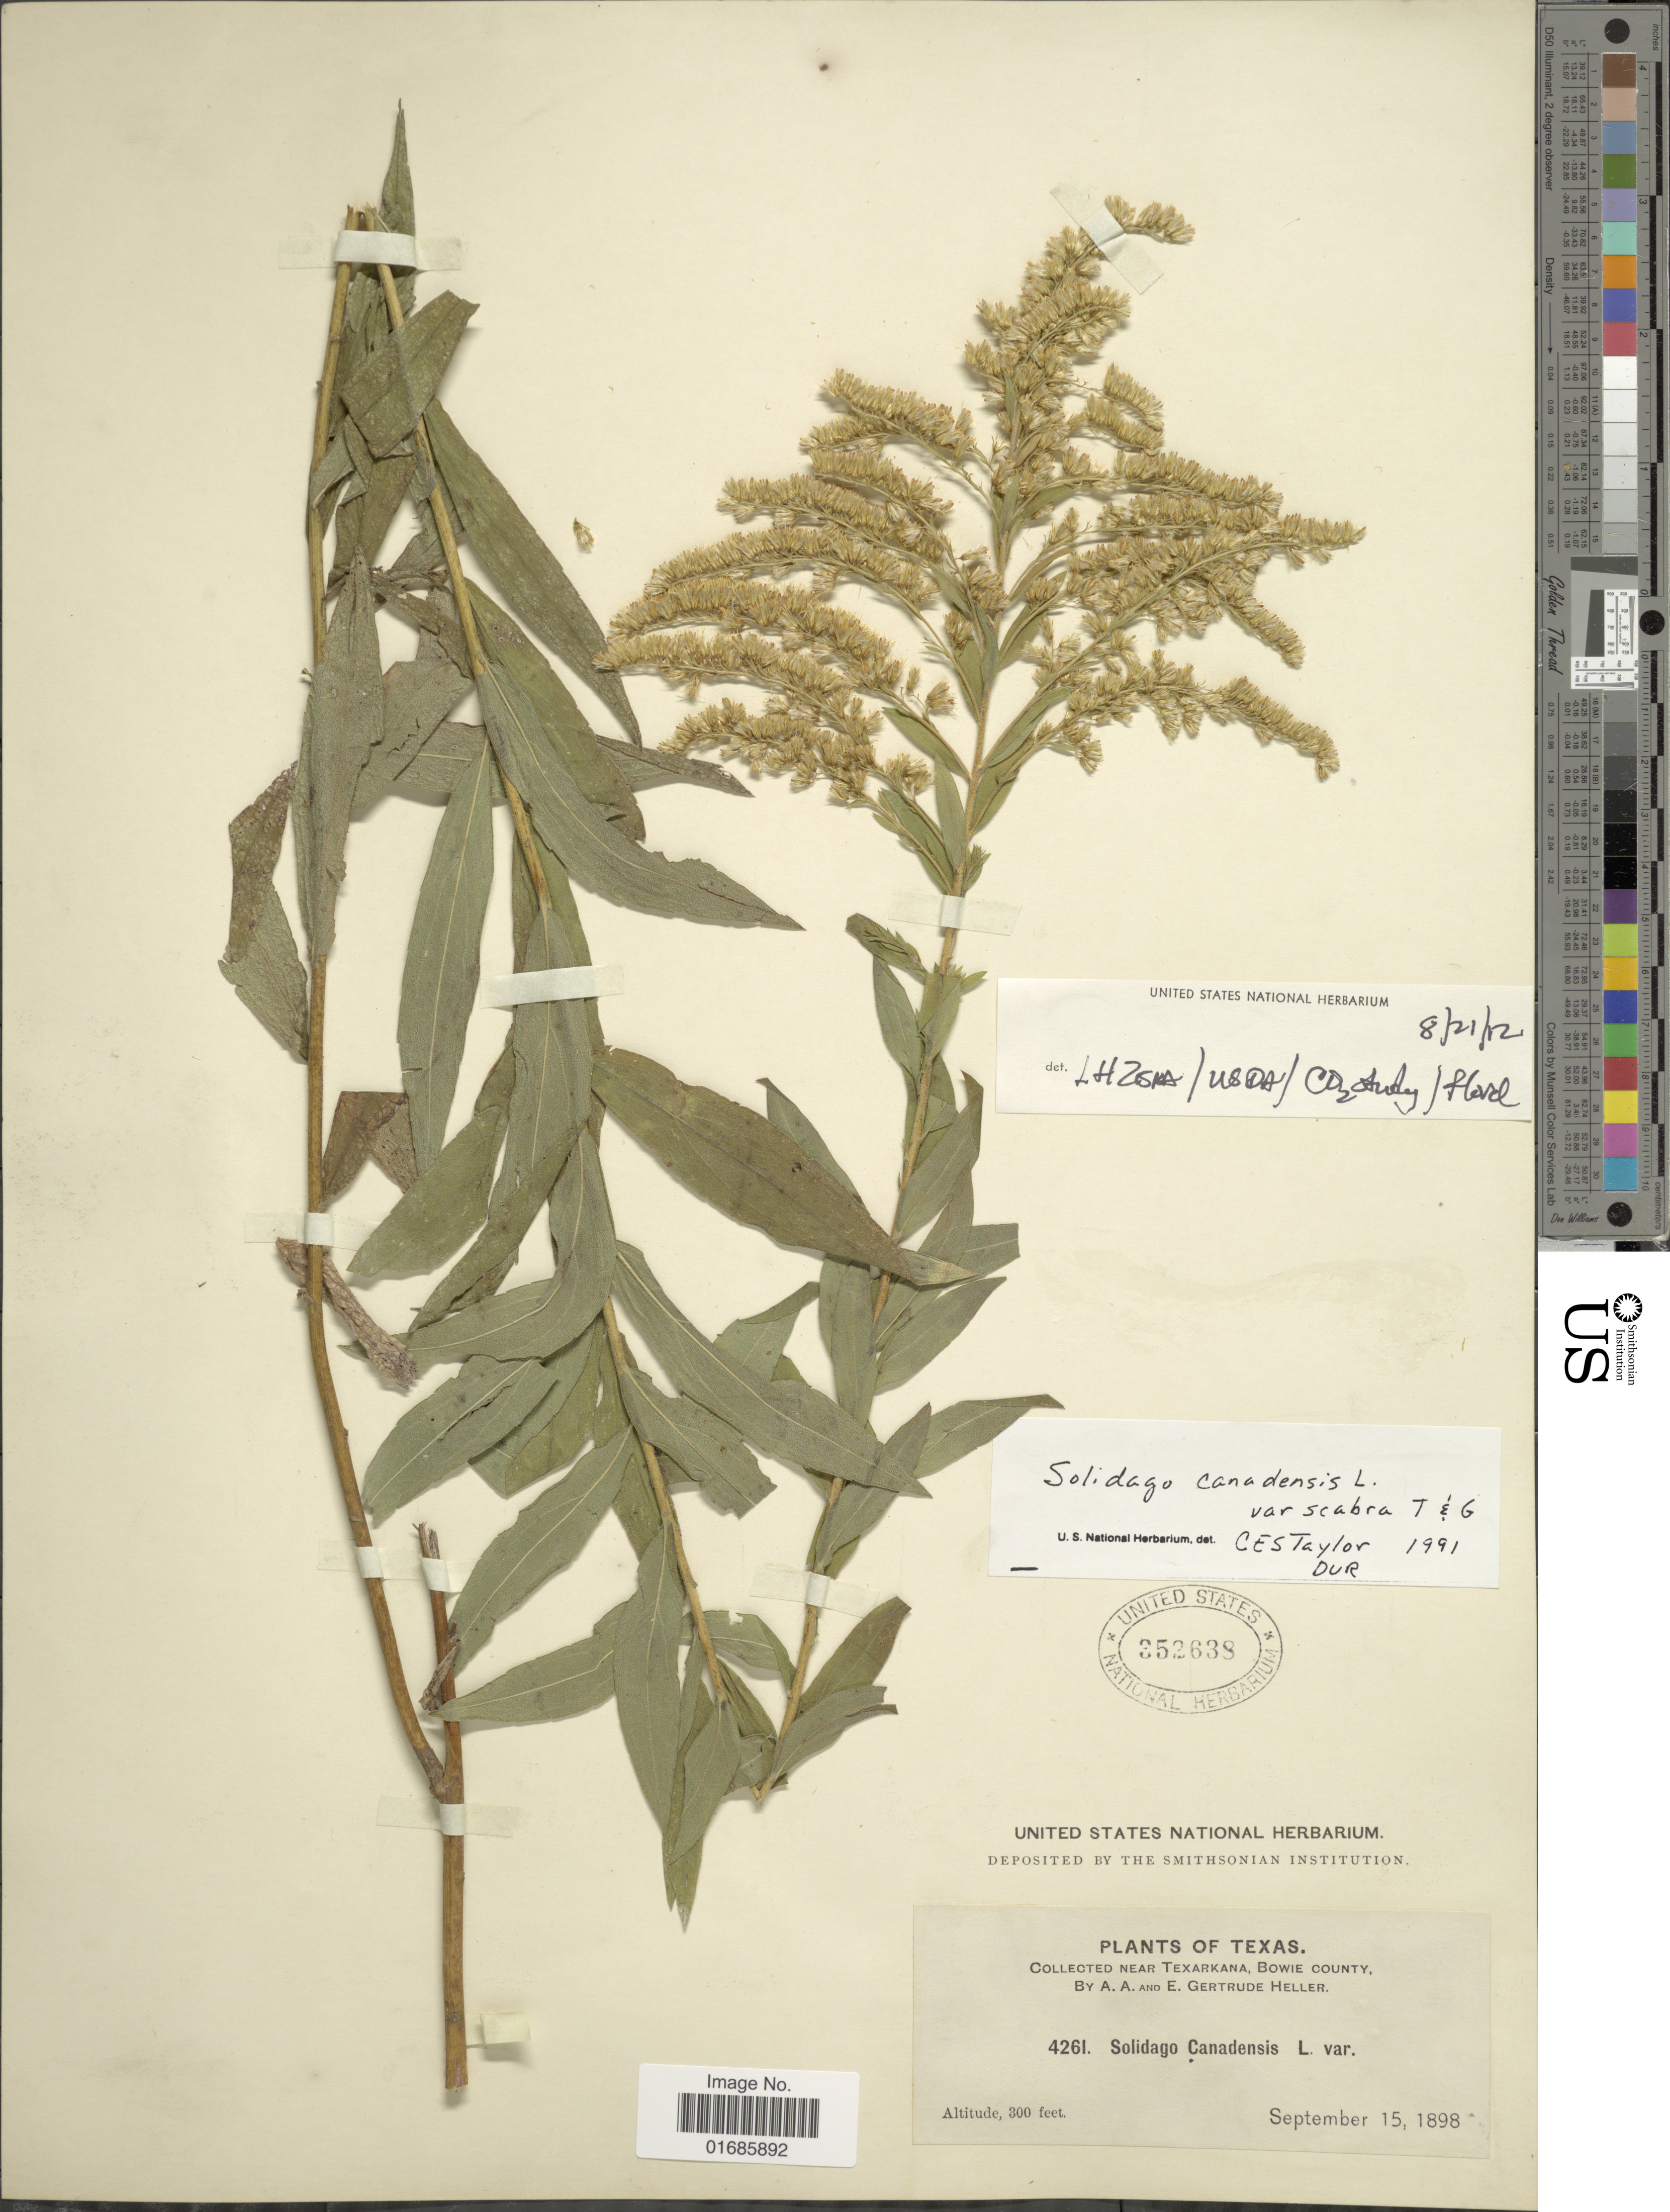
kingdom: Plantae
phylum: Tracheophyta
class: Magnoliopsida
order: Asterales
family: Asteraceae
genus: Solidago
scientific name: Solidago canadensis var. scabra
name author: (Muhl. ex Willd.) Torr. & A. Gray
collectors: A. A. Heller & E. G. Heller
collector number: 4261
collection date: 1898-09-15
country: United States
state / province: Texas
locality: Near Texarkana, Bowie County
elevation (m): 91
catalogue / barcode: US 352638